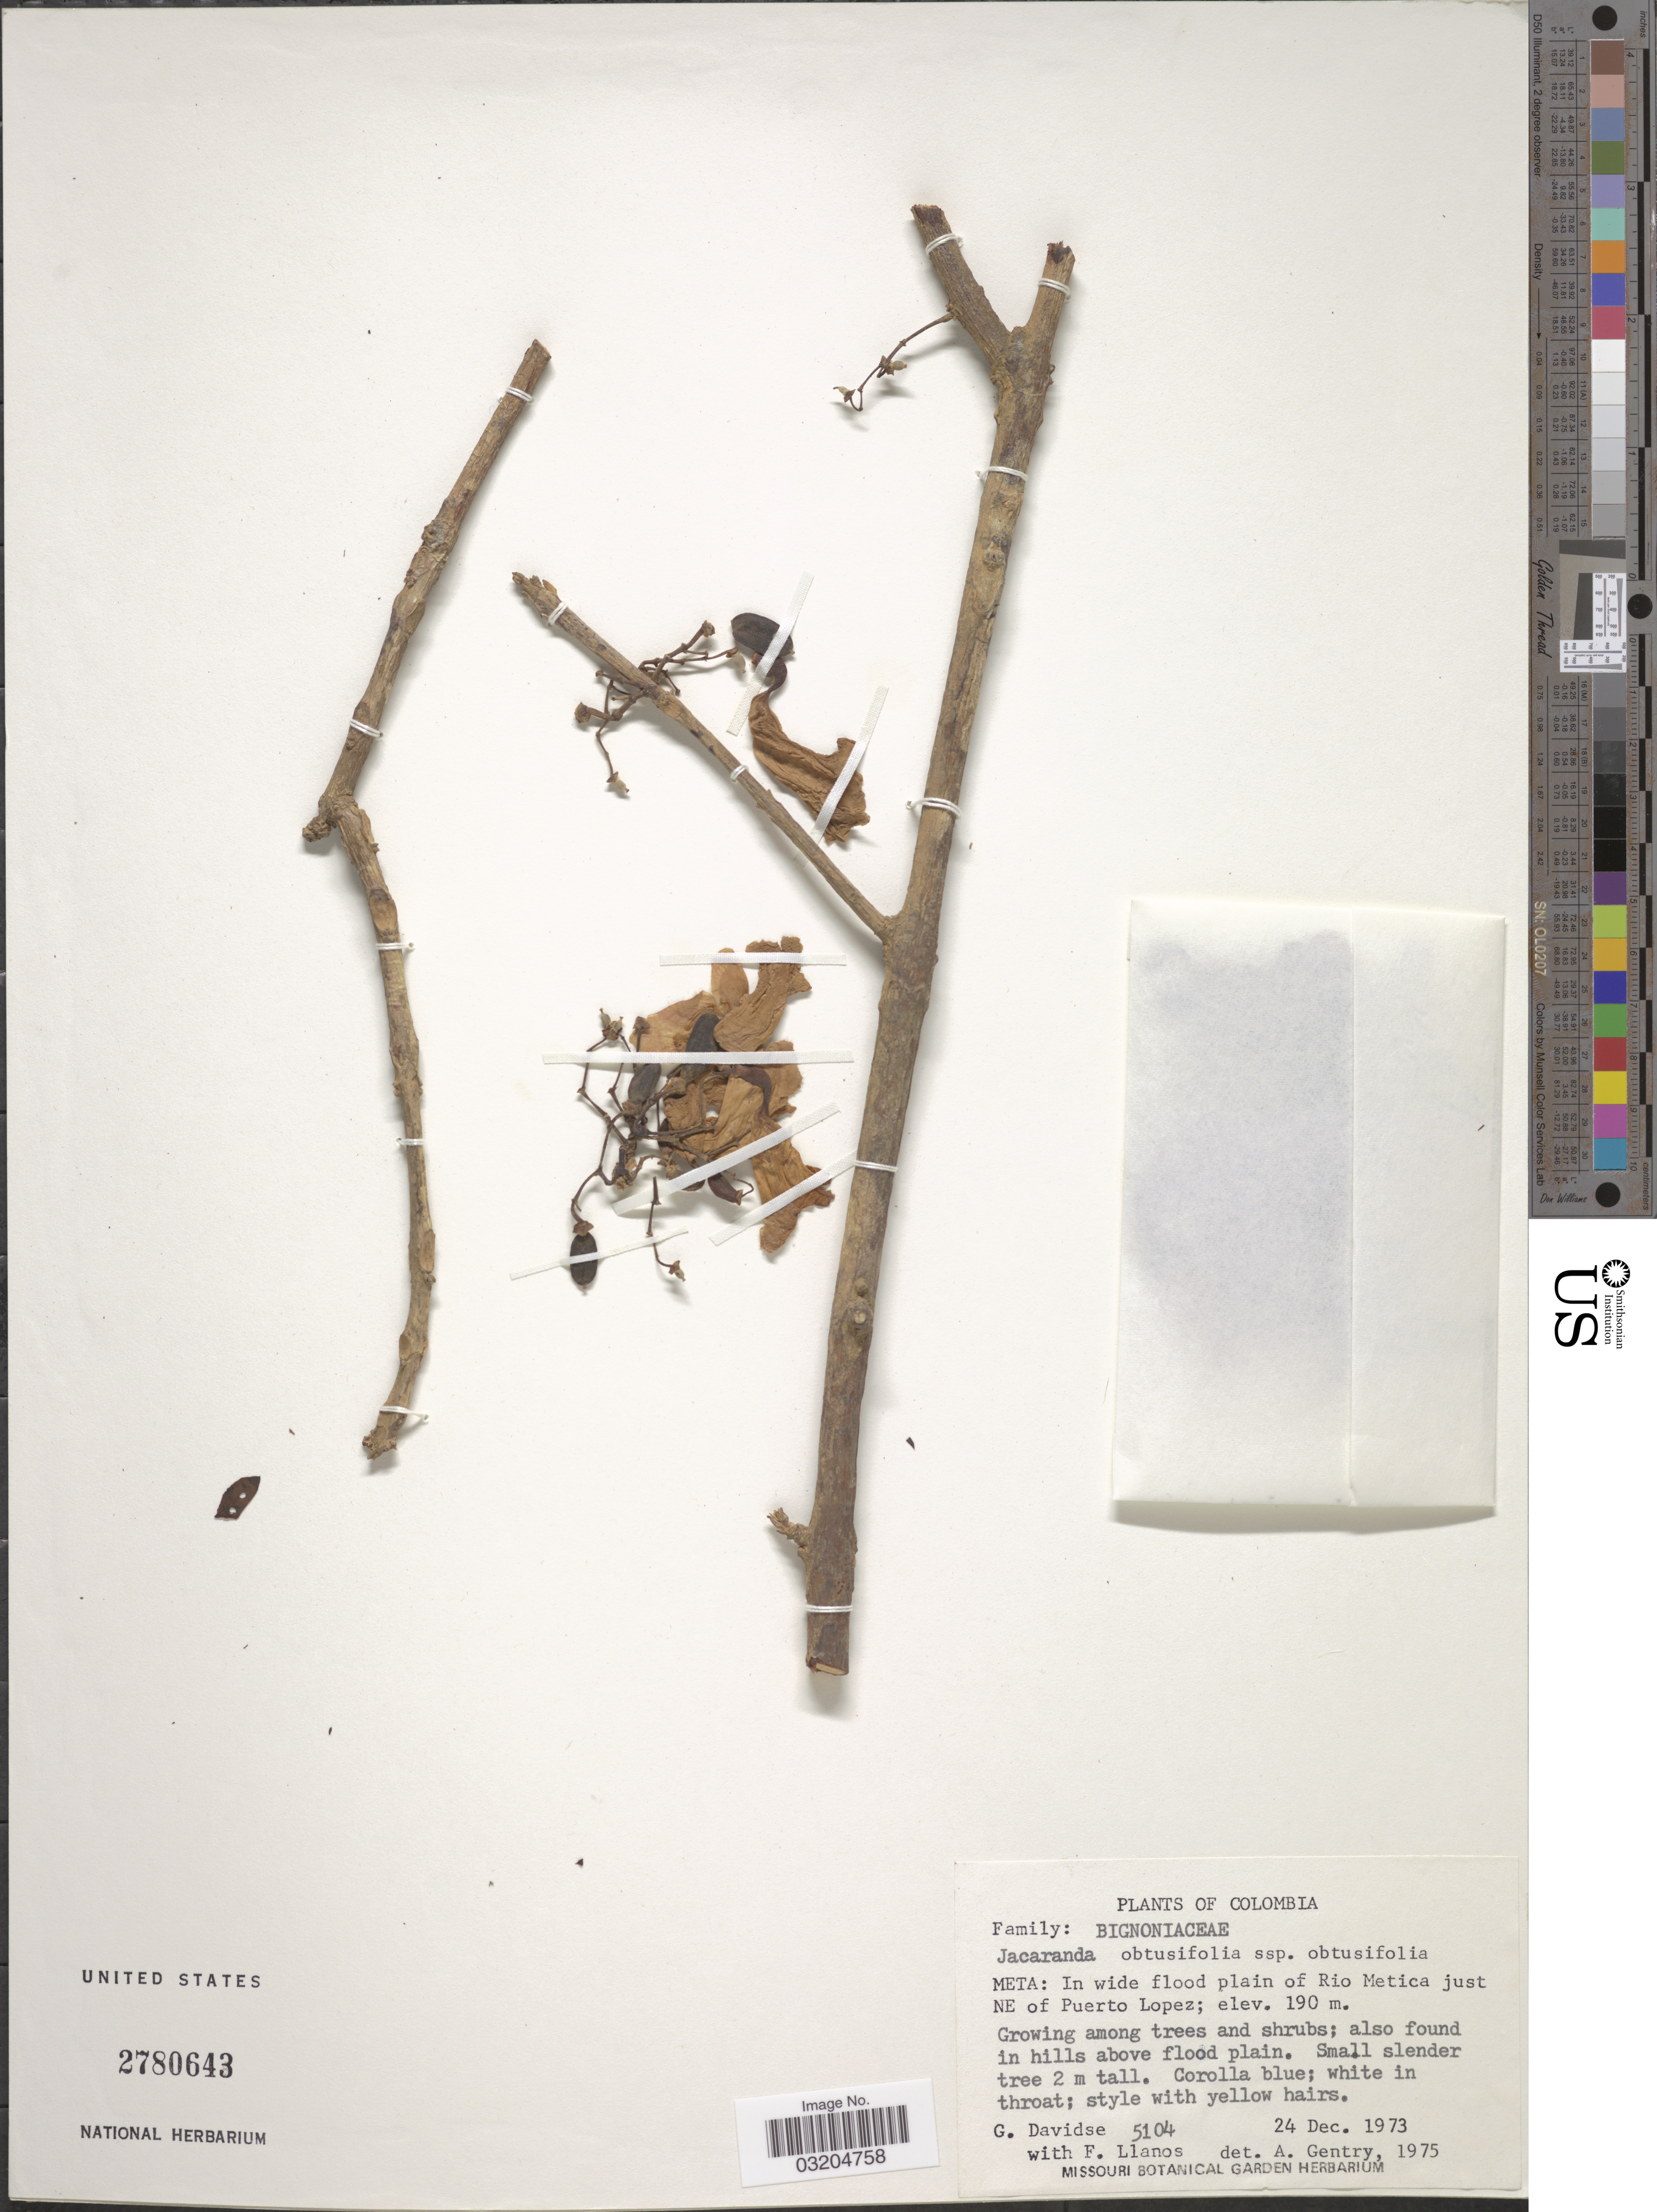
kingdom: Plantae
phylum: Tracheophyta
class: Magnoliopsida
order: Lamiales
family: Bignoniaceae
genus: Jacaranda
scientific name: Jacaranda obtusifolia subsp. obtusifolia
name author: Bonpl.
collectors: G. Davidse & F. Llanos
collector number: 5104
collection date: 1973-12-24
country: Colombia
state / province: Meta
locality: In wide flood plain of Rio Metica just NE of Puerto Lopez.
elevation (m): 190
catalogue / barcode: US 2780643